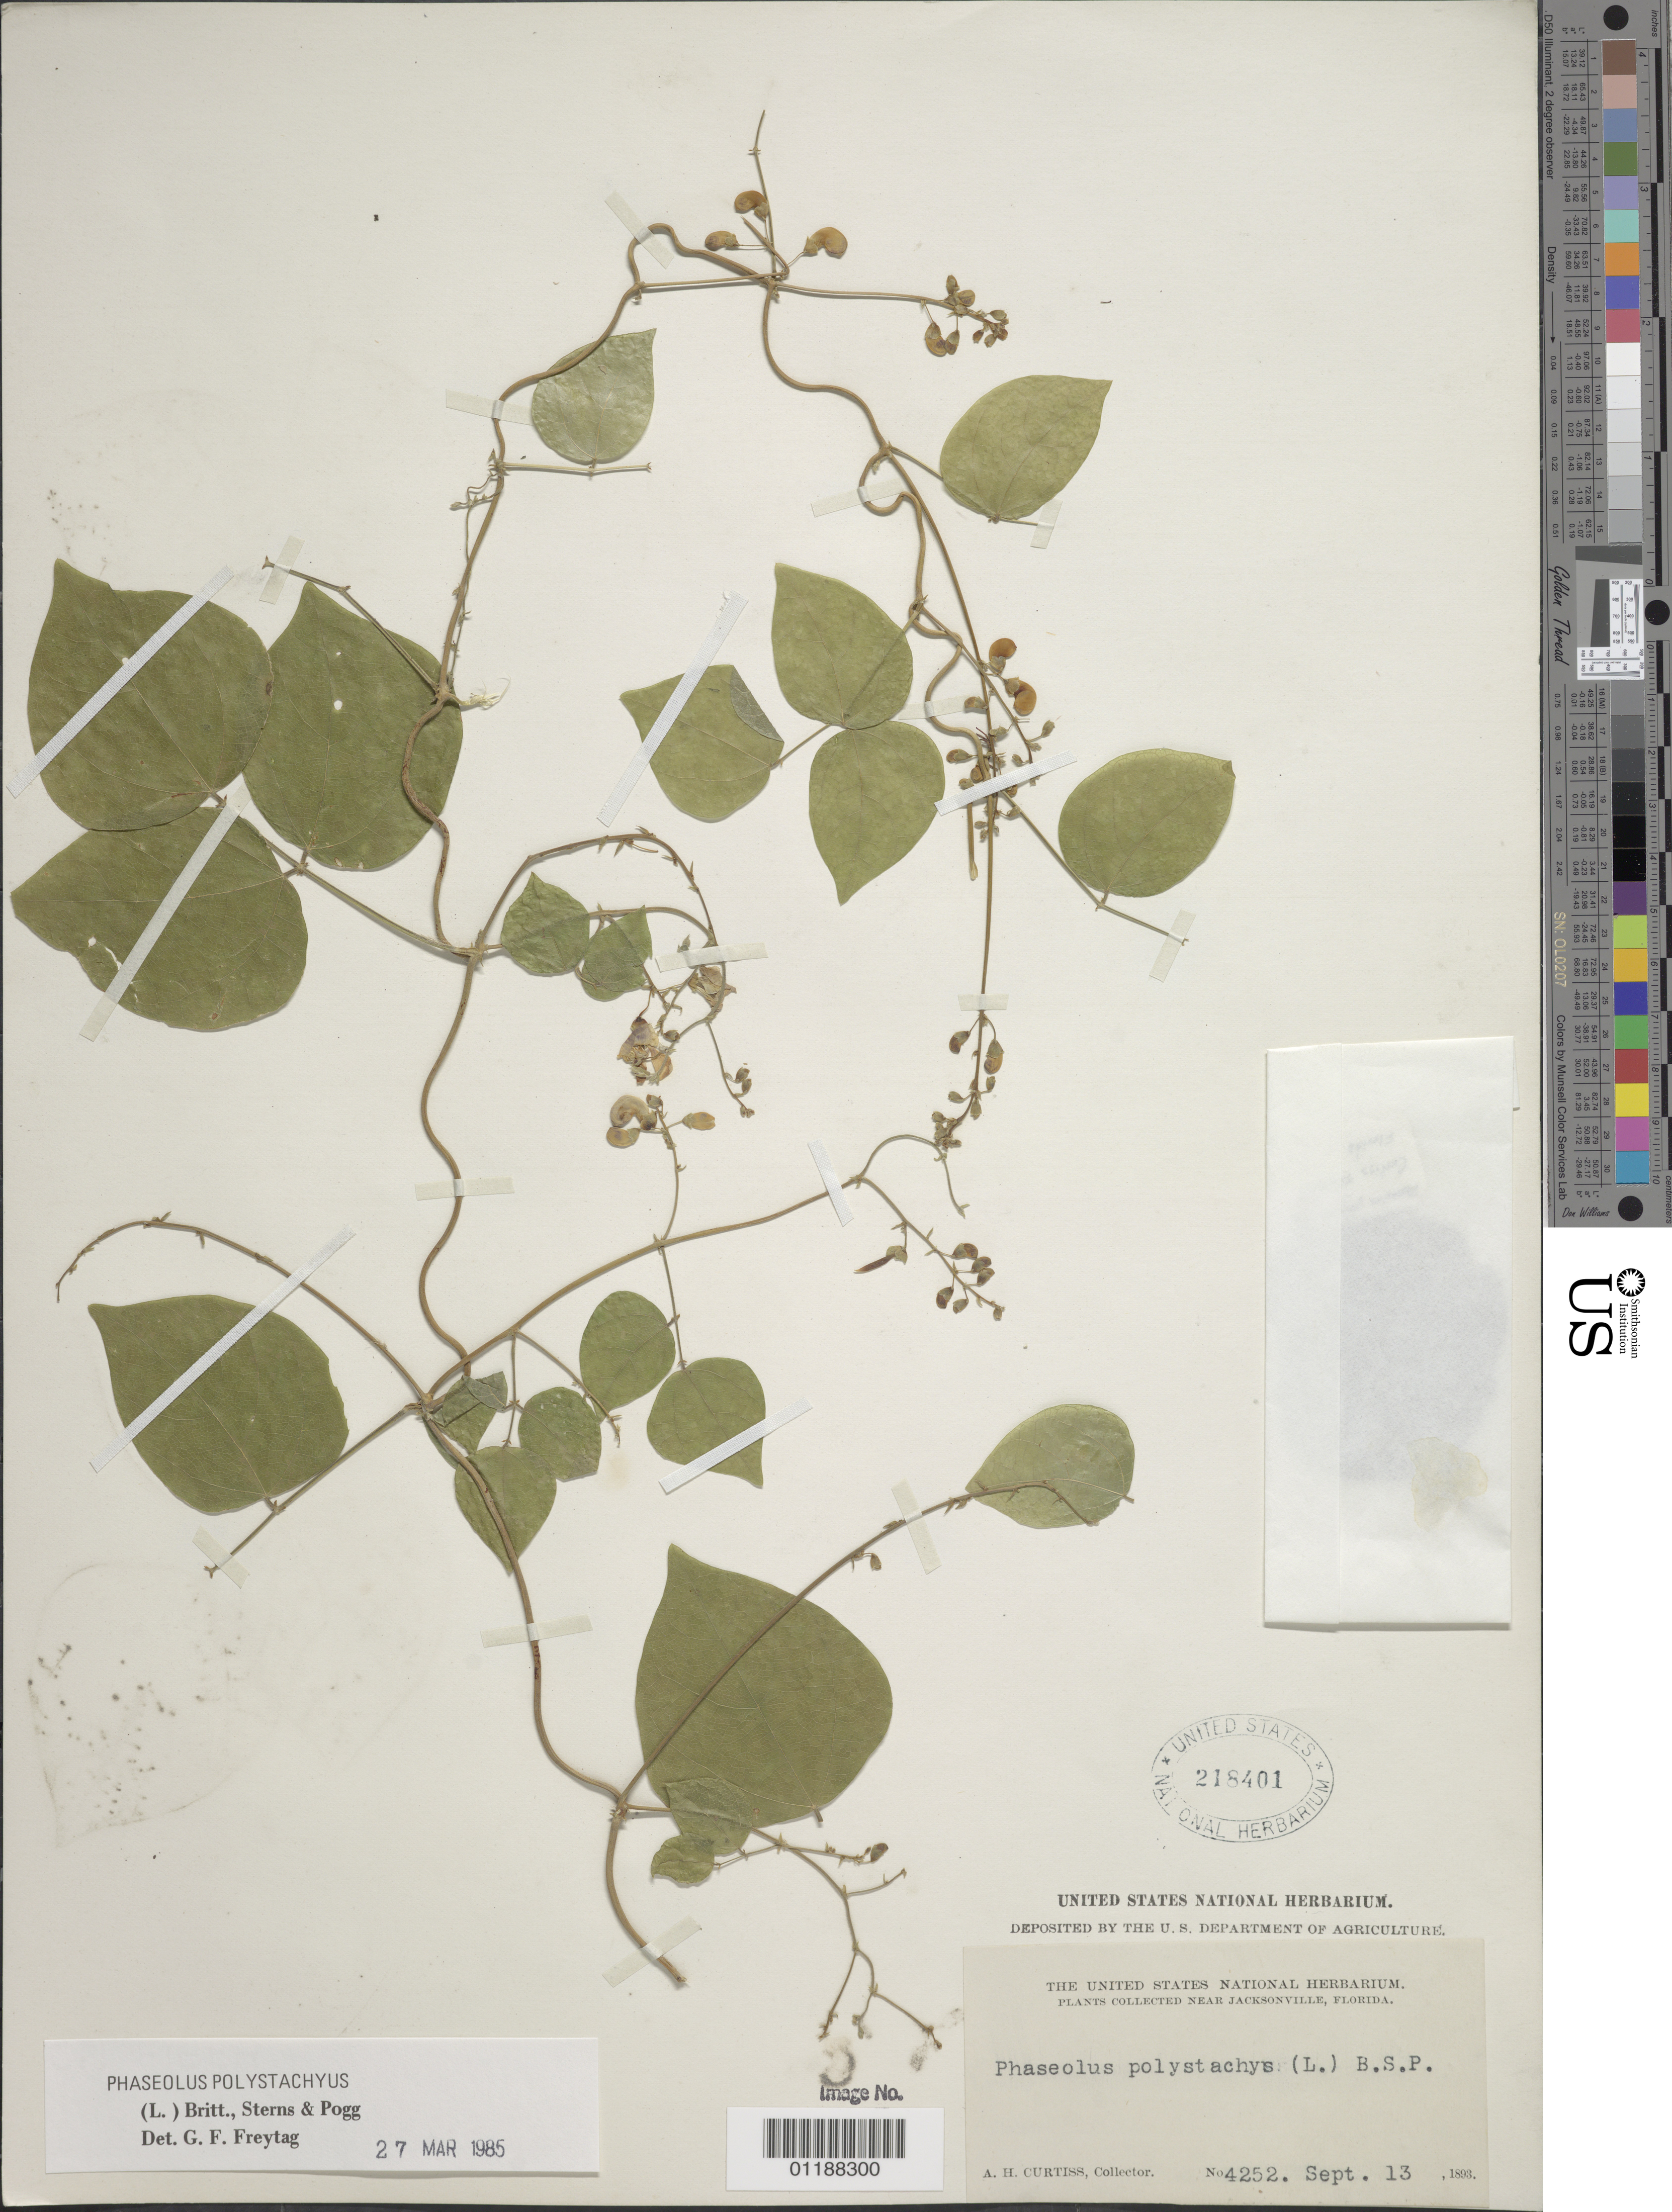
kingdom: Plantae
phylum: Tracheophyta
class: Magnoliopsida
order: Fabales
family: Fabaceae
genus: Phaseolus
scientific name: Phaseolus polystachios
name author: (L.) Britton, Stearns & Poggenb.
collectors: A. H. Curtiss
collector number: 4252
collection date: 1893-09-13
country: United States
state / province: Florida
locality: Near Jacksonville.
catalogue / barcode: US 218401